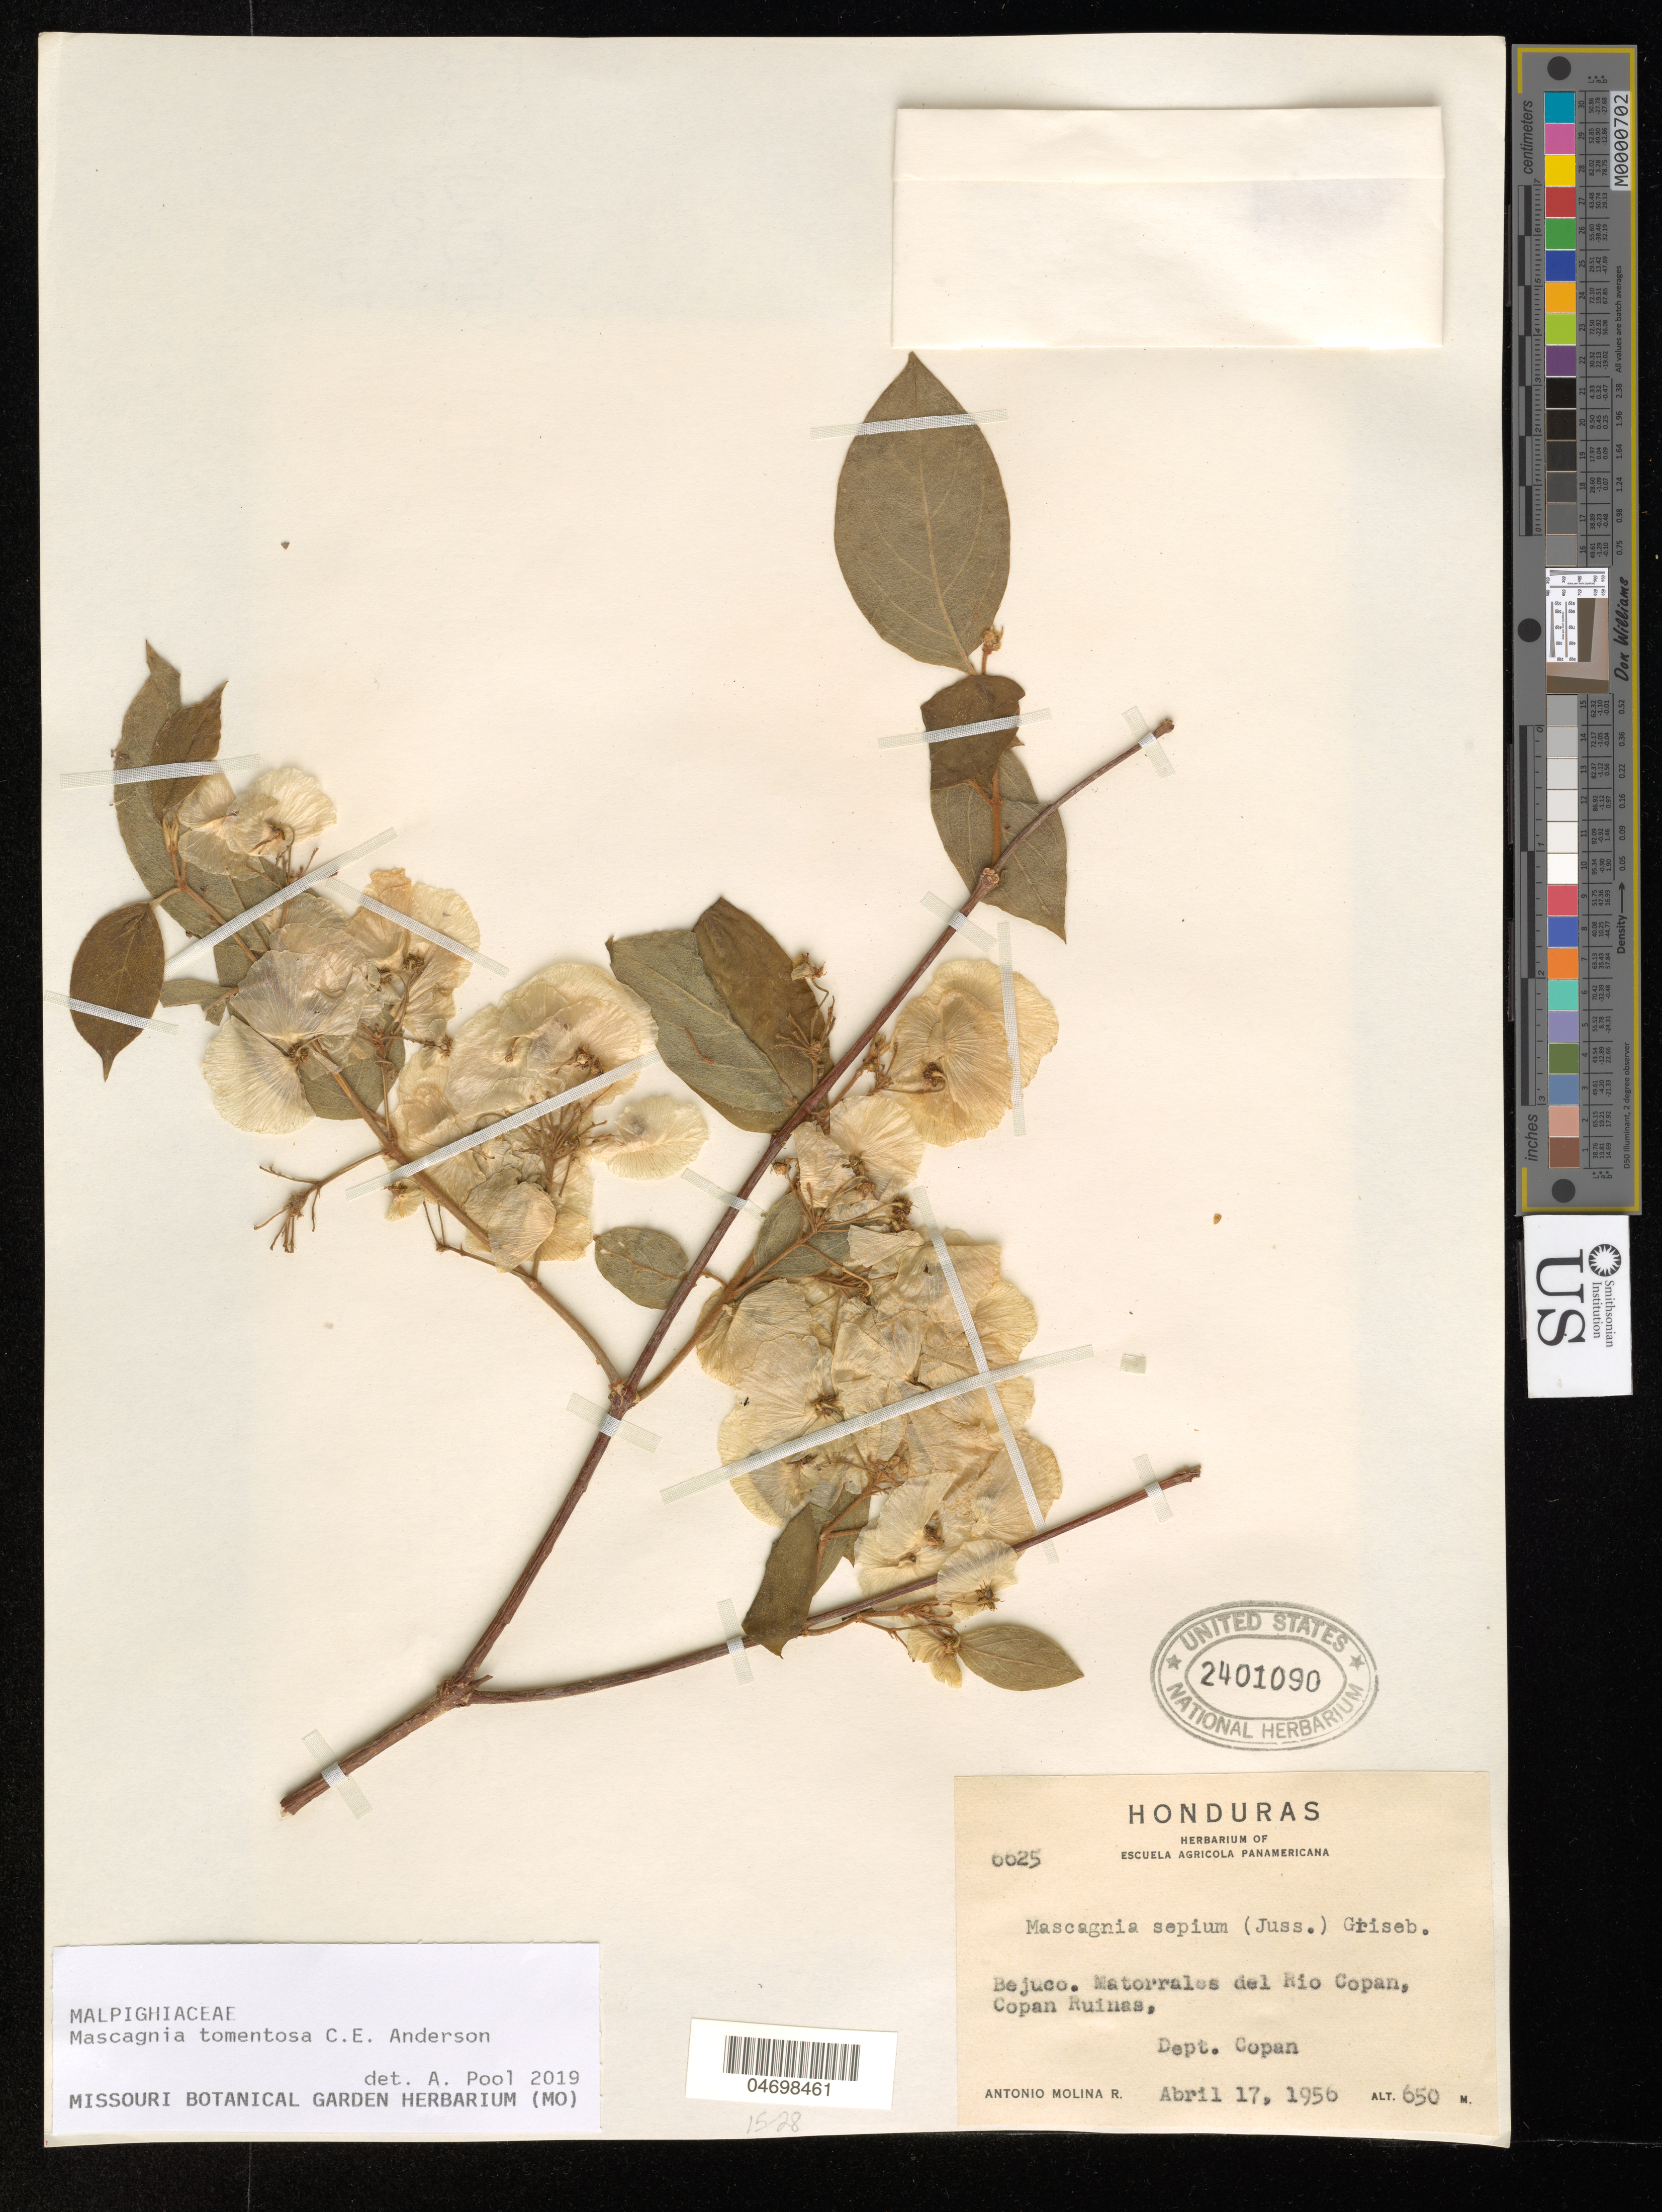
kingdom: Plantae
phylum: Tracheophyta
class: Magnoliopsida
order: Malpighiales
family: Malpighiaceae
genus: Mascagnia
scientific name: Mascagnia tomentosa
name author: C.E. Anderson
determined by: Pool, A., (MO), Missouri Botanical Garden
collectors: A. Molina R.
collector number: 6625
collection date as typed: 17 Apr 1956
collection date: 1956-04-17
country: Honduras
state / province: Copán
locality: Matorrales del rio Copán, Copán ruinas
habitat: Bejuco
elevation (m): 650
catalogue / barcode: US 2401090